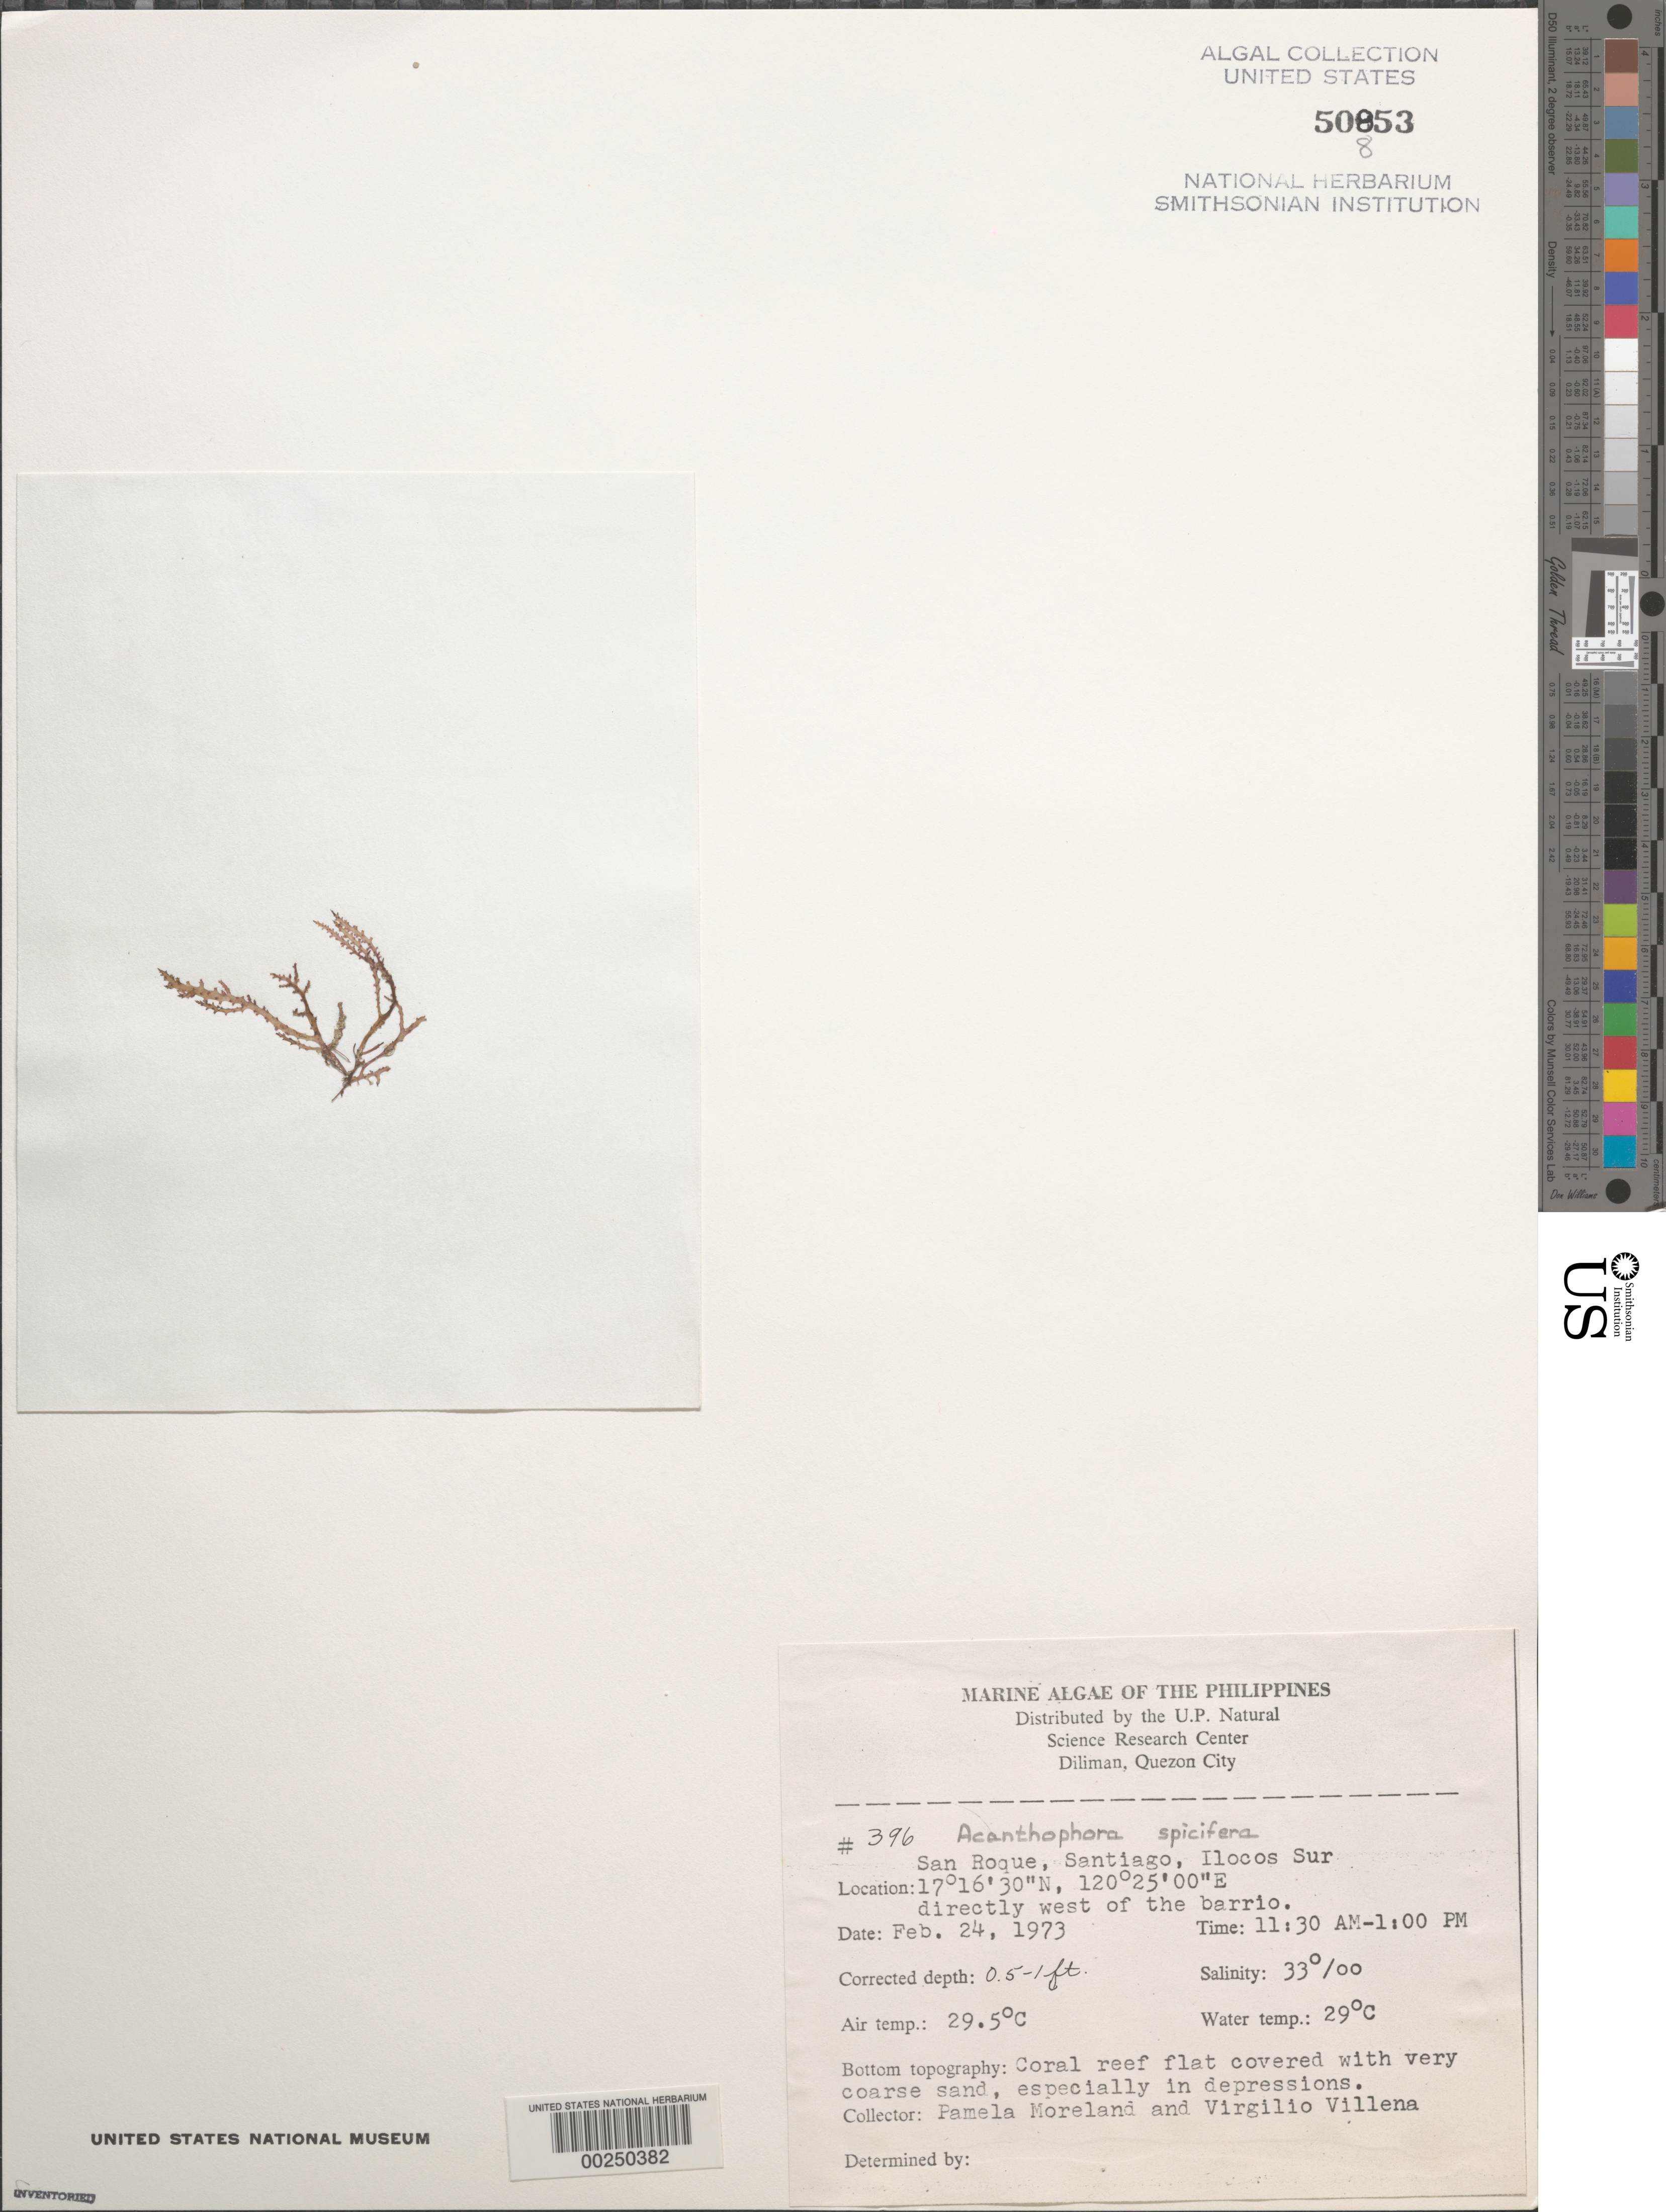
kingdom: Plantae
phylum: Rhodophyta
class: Florideophyceae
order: Ceramiales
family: Rhodomelaceae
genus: Acanthophora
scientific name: Acanthophora spicifera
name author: (Vahl) Børgesen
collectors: P. Moreland & V. Villena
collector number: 396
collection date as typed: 24 Feb 1973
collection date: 1973-02-24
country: Philippines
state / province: Ilocos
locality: San roque, santiago, ilocos sur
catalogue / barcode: US 50853